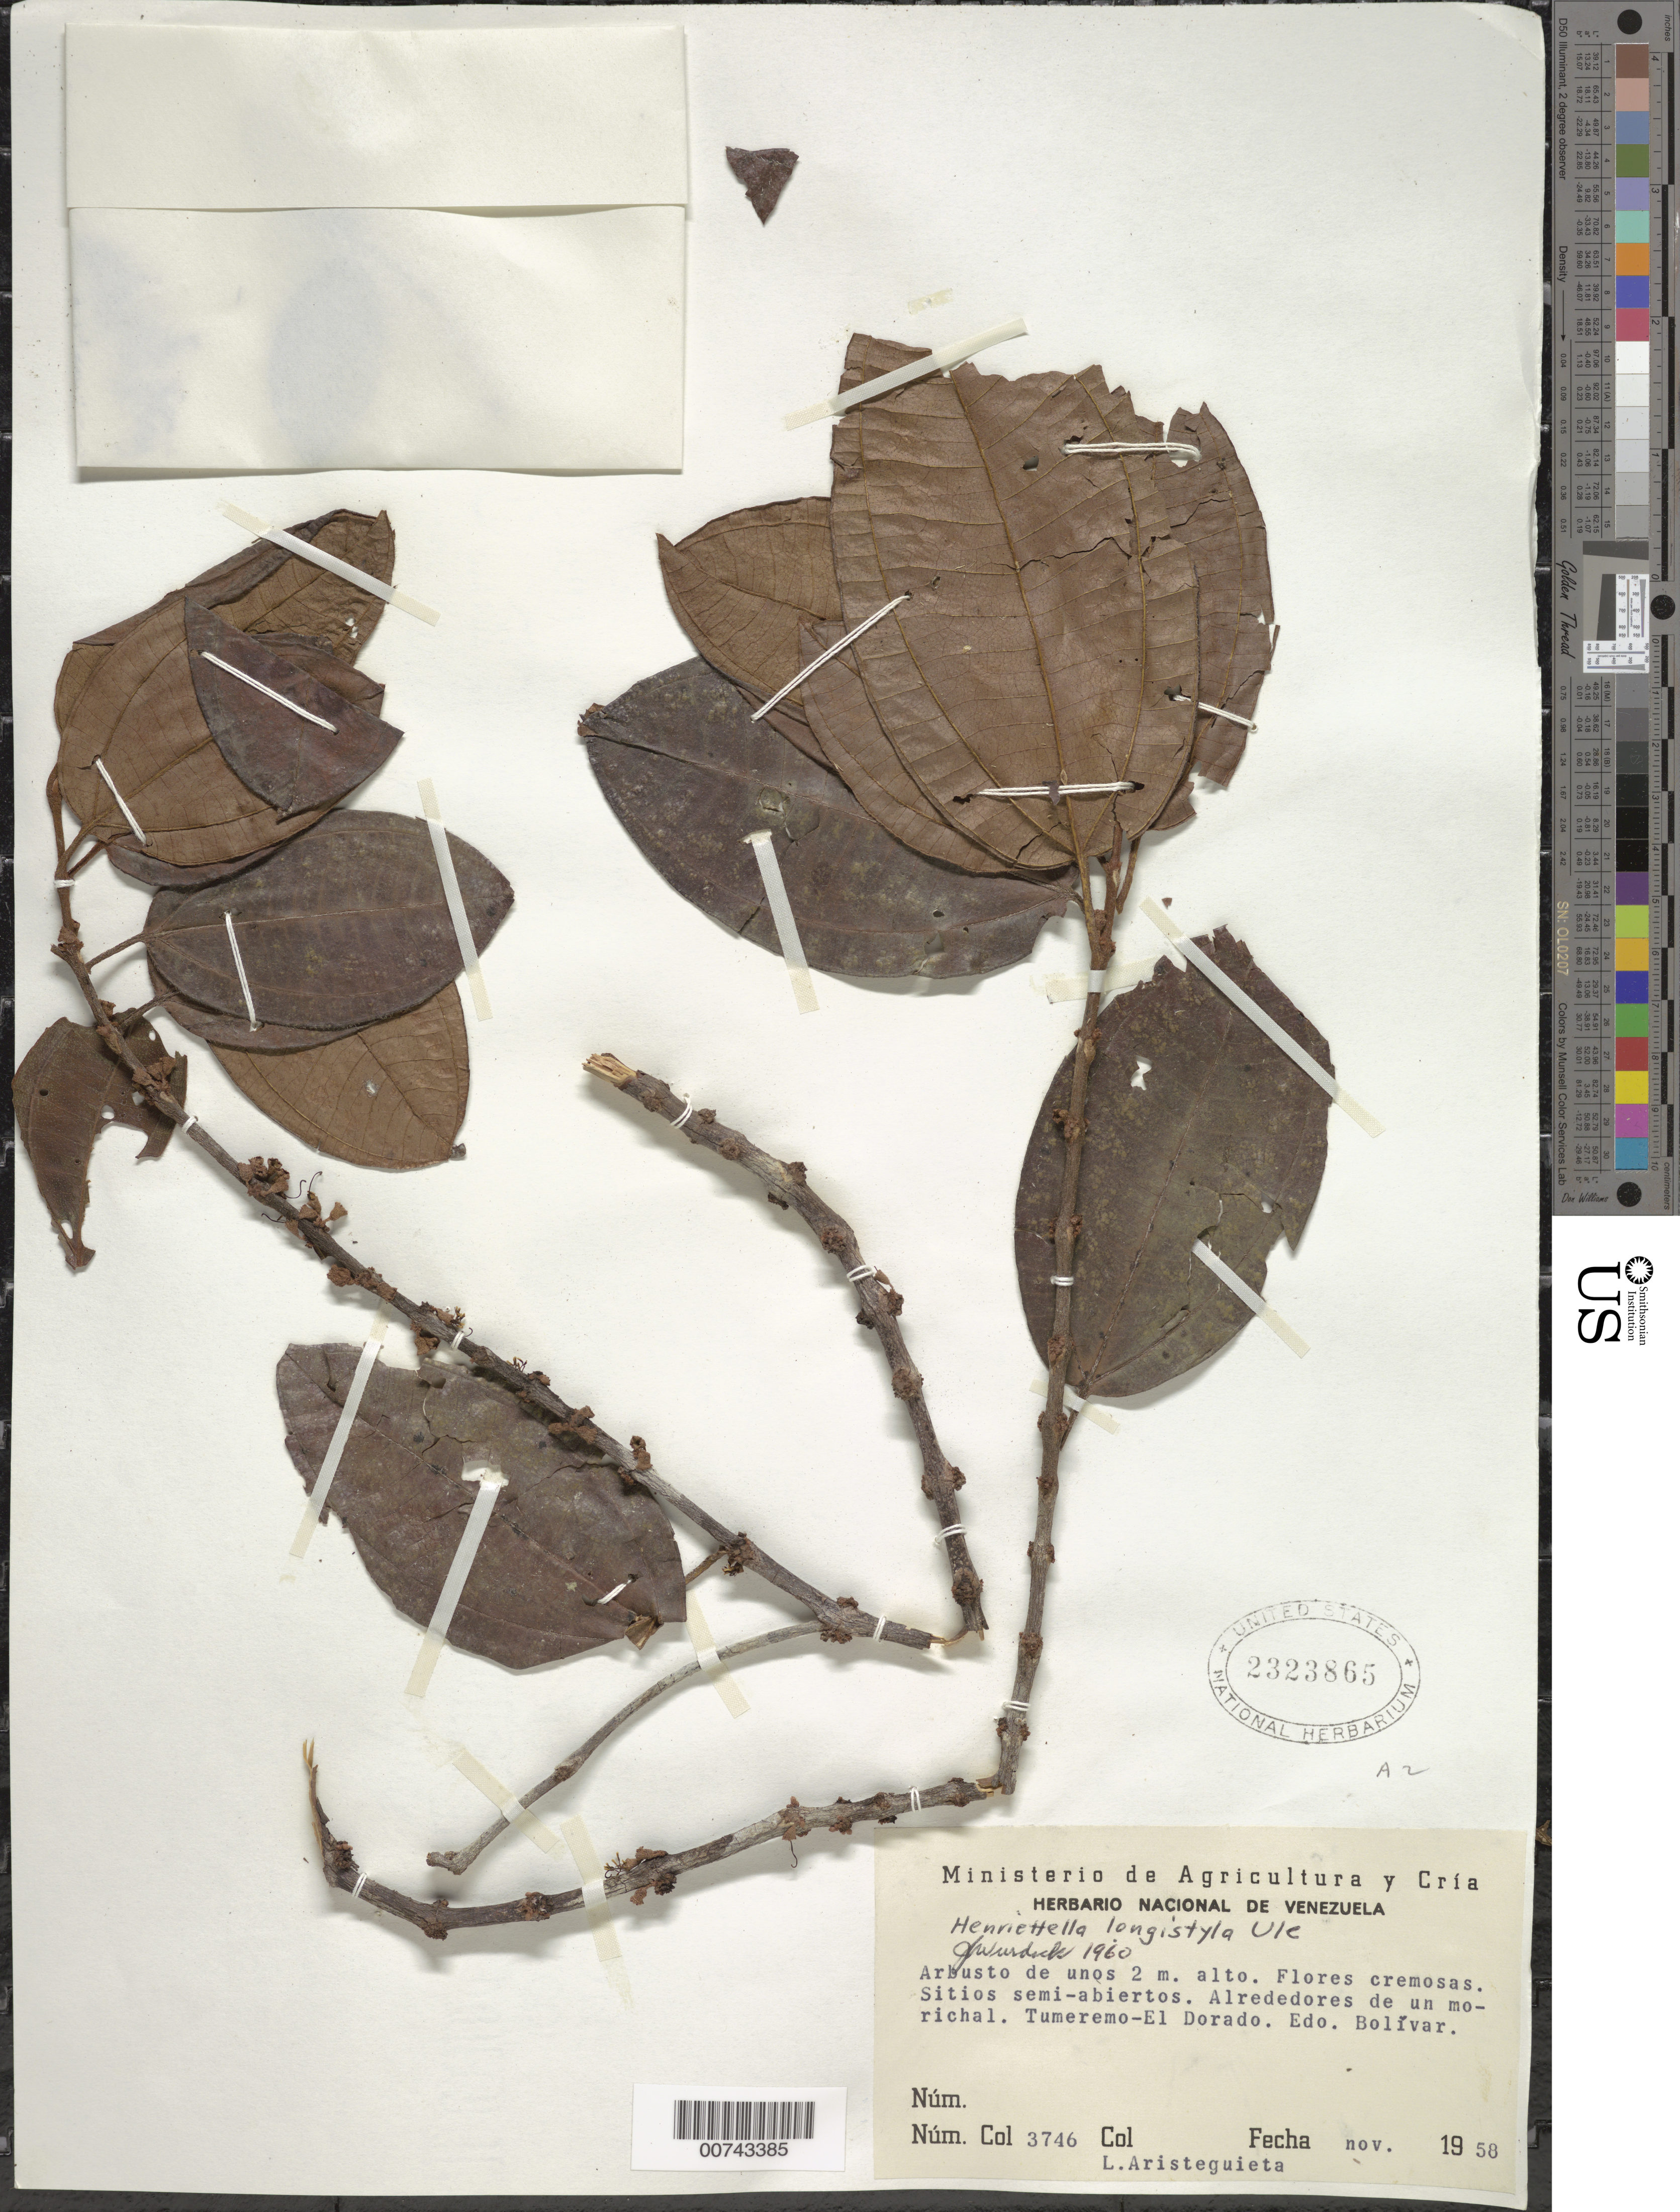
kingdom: Plantae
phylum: Tracheophyta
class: Magnoliopsida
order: Myrtales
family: Melastomataceae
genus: Henriettea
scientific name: Henriettea ovata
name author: (Cogn.) Penneys et al.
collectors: L. Aristeguieta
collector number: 3746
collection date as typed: Nov-58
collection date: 1958-11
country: Venezuela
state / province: Bolívar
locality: Tumeremo-El Dorado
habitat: Alrededores de un morichal; sitios semi-abiertos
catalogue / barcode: US 2323865